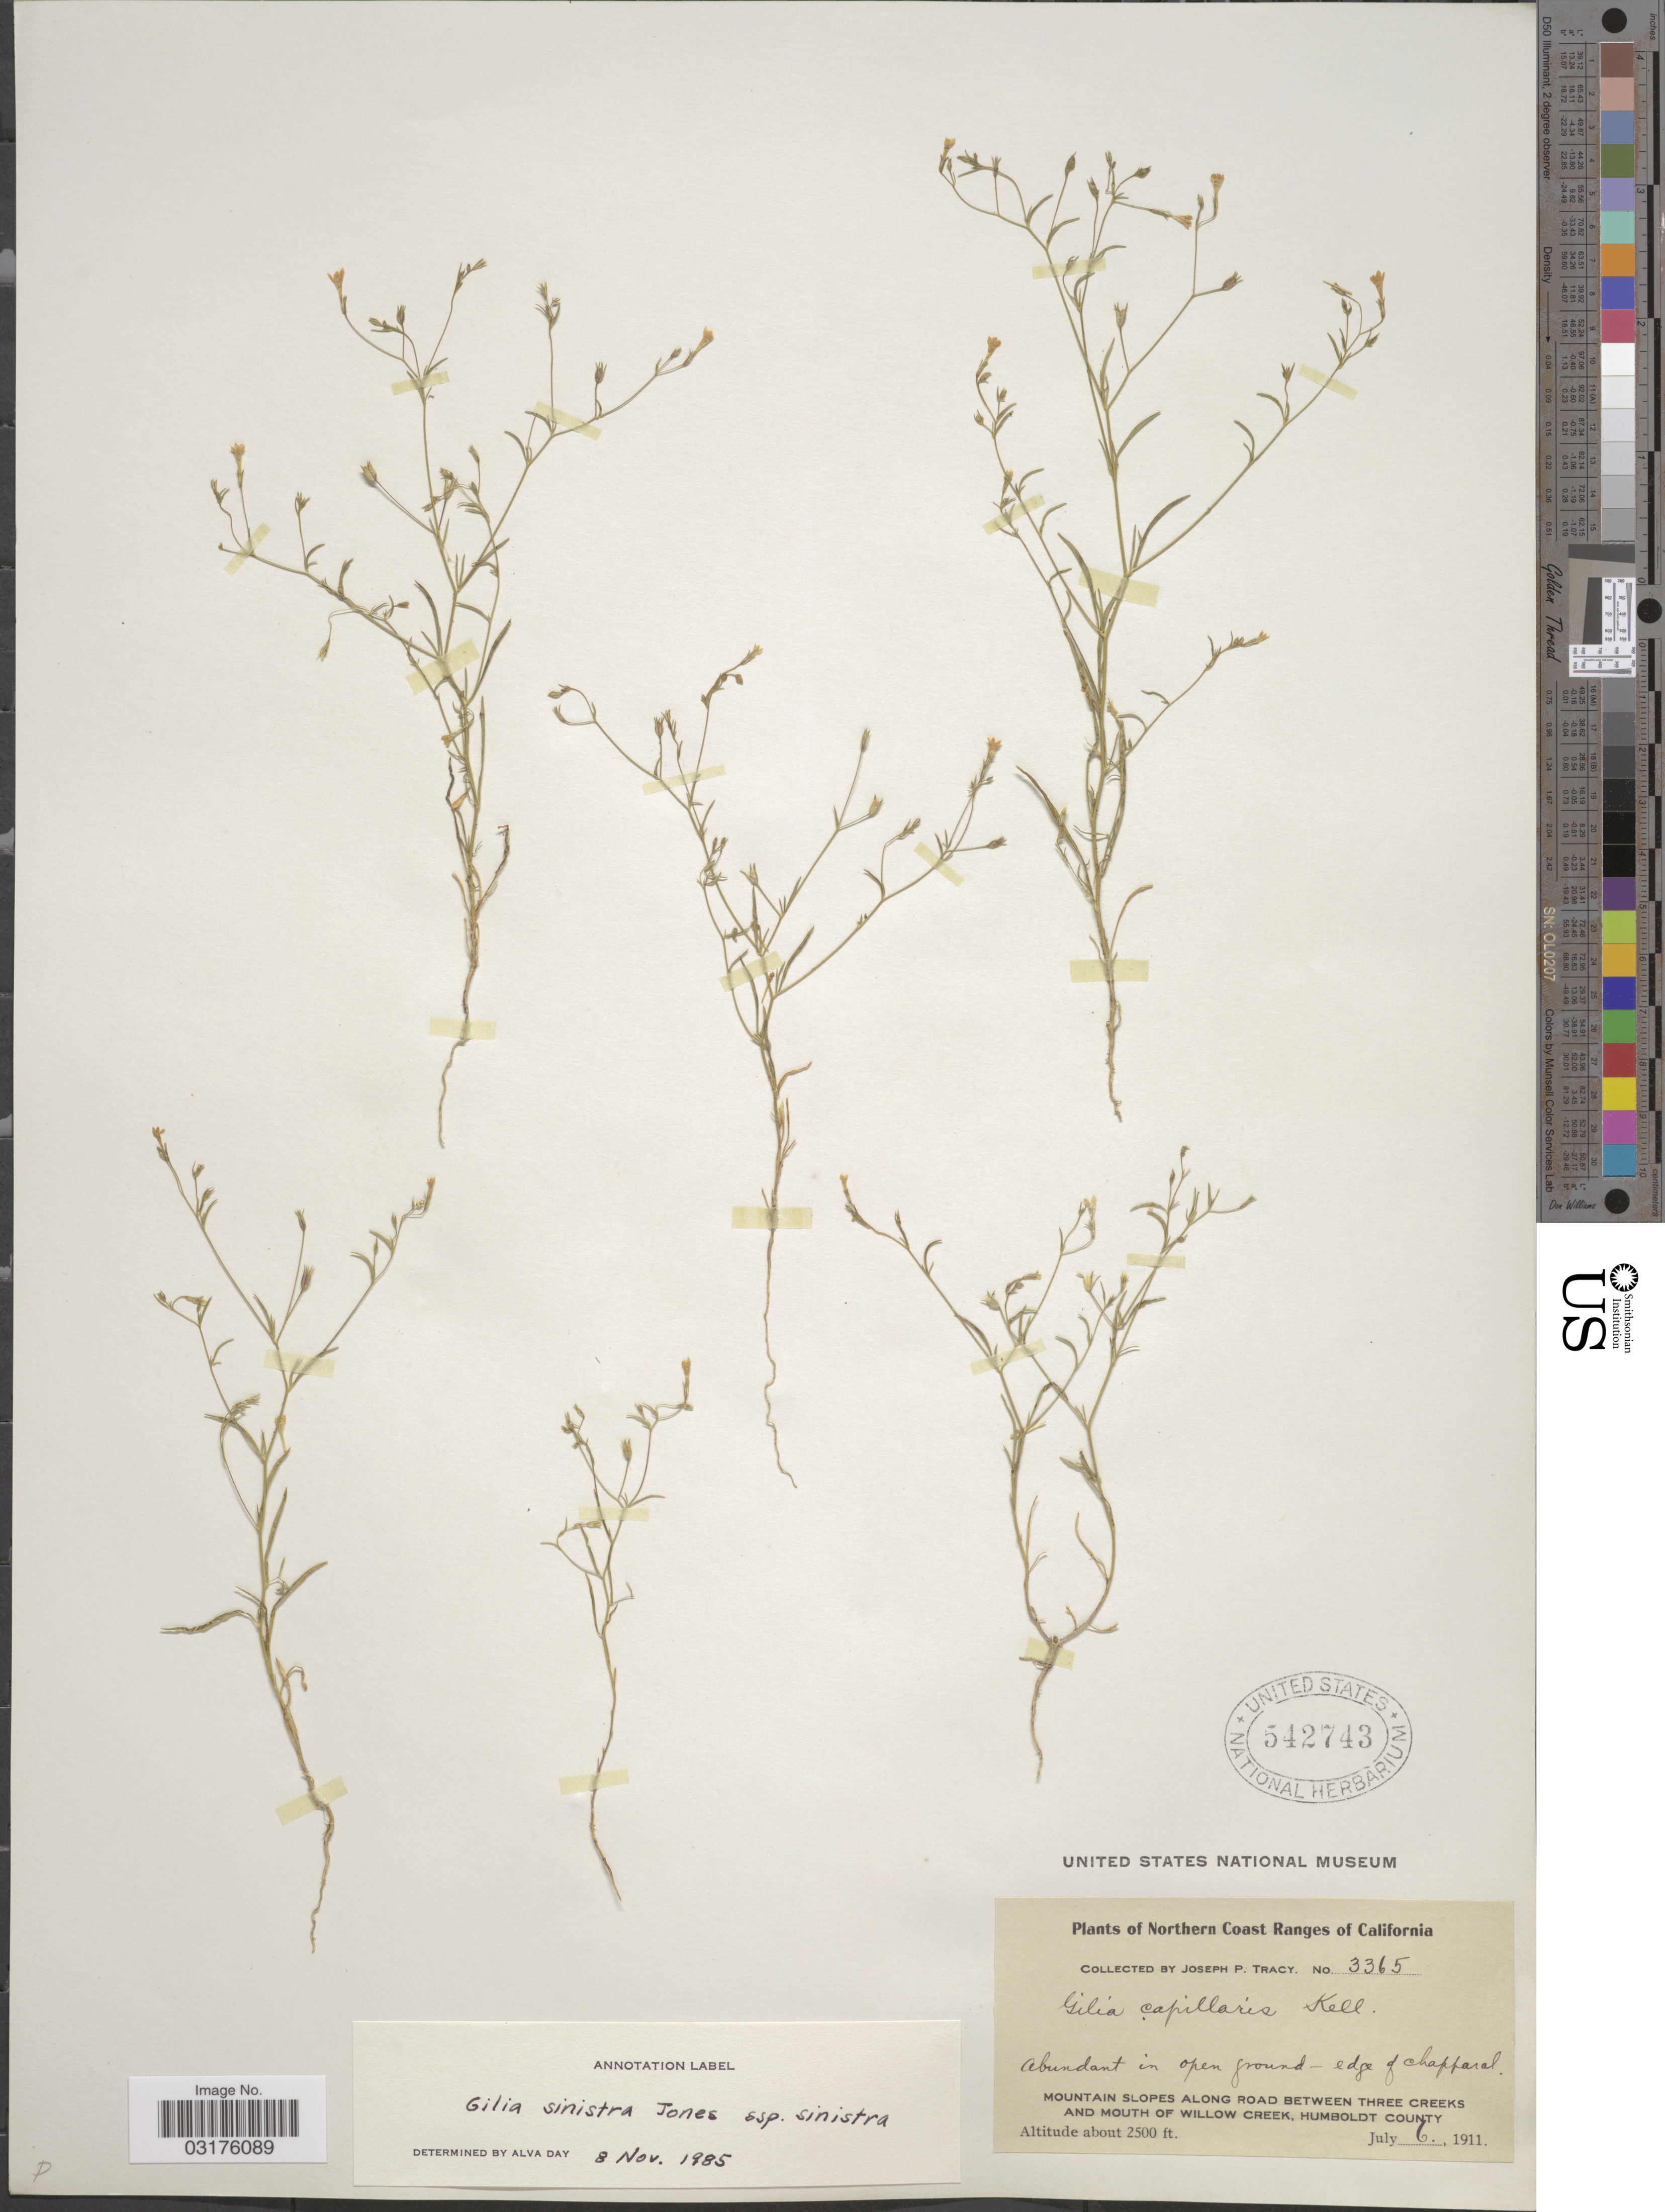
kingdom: Plantae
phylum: Tracheophyta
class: Magnoliopsida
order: Ericales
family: Polemoniaceae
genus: Navarretia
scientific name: Navarretia sinistra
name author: (M.E. Jones) L.A. Johnson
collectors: J. Tracy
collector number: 3365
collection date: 1911-07-06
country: United States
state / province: California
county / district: Humboldt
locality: Northern Coast Ranges of California, Mountain slopes along road between Three Creeks and Mouth of Willow Creek, Humboldt County.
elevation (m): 762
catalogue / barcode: US 542743